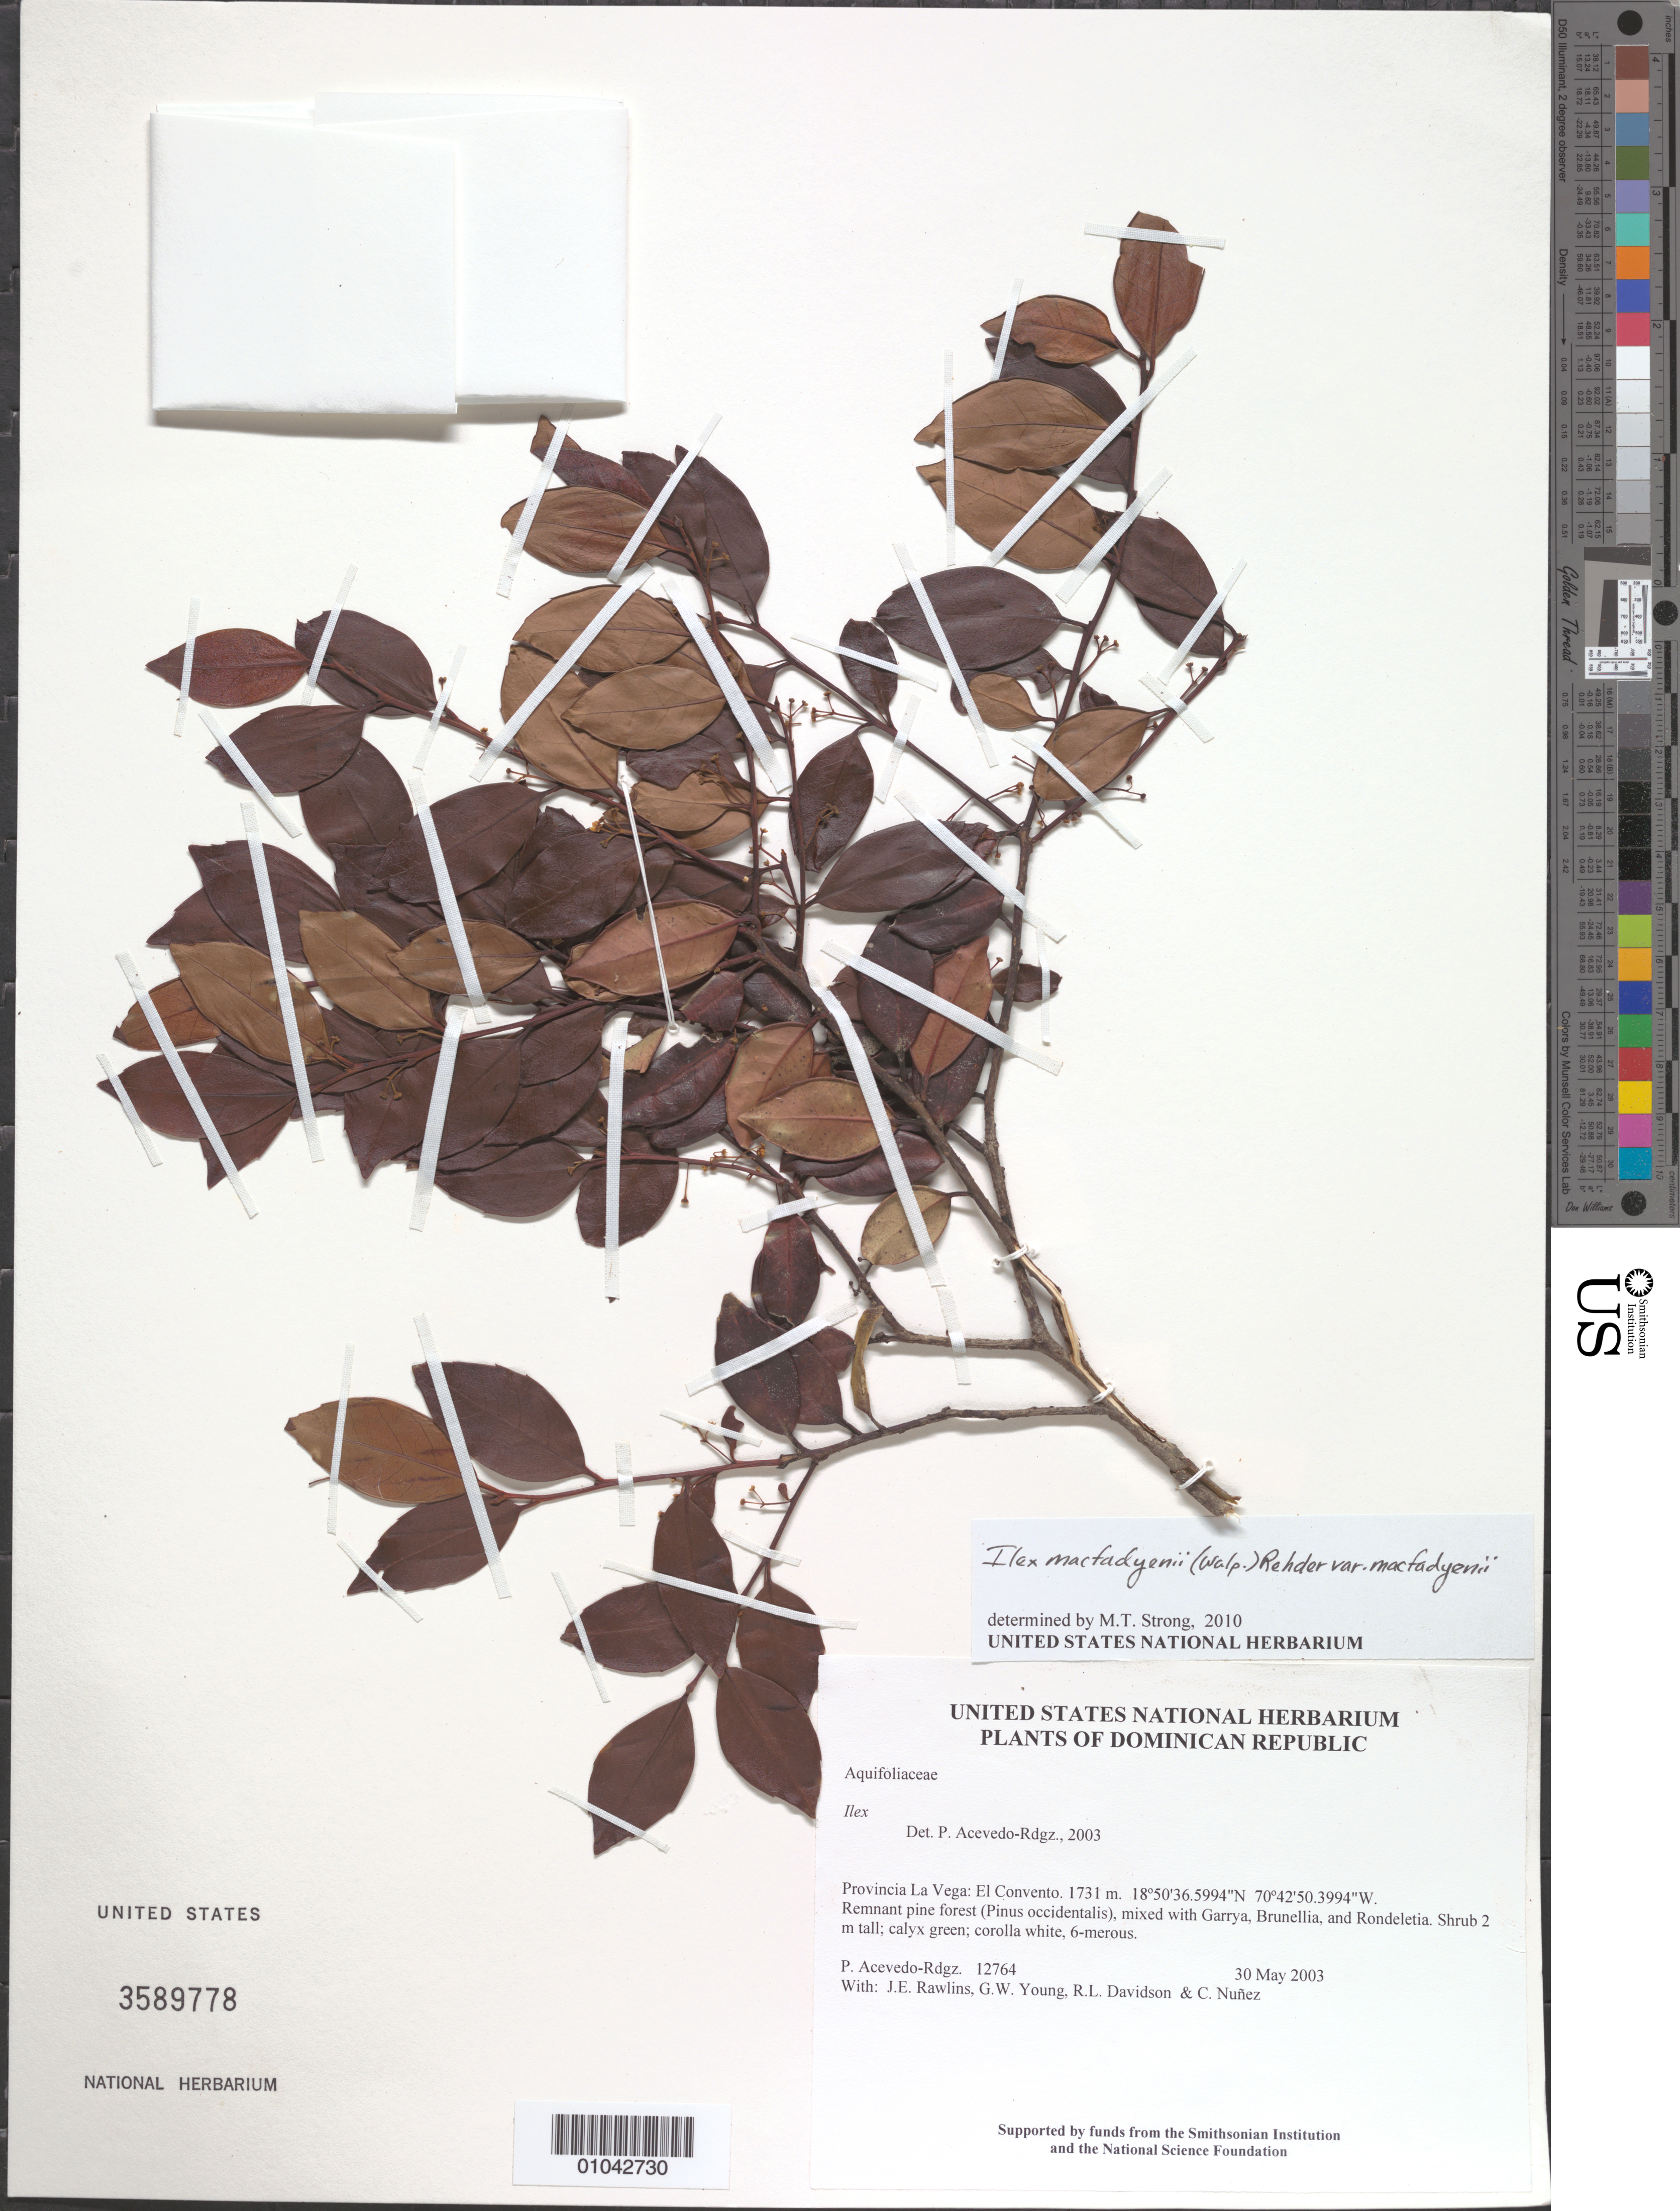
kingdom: Plantae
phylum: Tracheophyta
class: Magnoliopsida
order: Aquifoliales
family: Aquifoliaceae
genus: Ilex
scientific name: Ilex macfadyenii var. macfadyenii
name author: (Walp.) Rehder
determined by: Strong, M. T., (US), Smithsonian Institution - National Museum of Natural History (UNITED STATES)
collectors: P. Acevedo-Rodr., J. Rawlins, G. Young, R. Davidson & C. Nunez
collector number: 12764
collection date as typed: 30 May 2003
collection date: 2003-05-30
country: Dominican Republic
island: Hispaniola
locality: Provincia La Vega: El Convento.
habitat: Remnant pine forest (Pinus occidentalis), mixed with Garrya, Brunellia, and Rondeletia.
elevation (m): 1731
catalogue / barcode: US 3589778